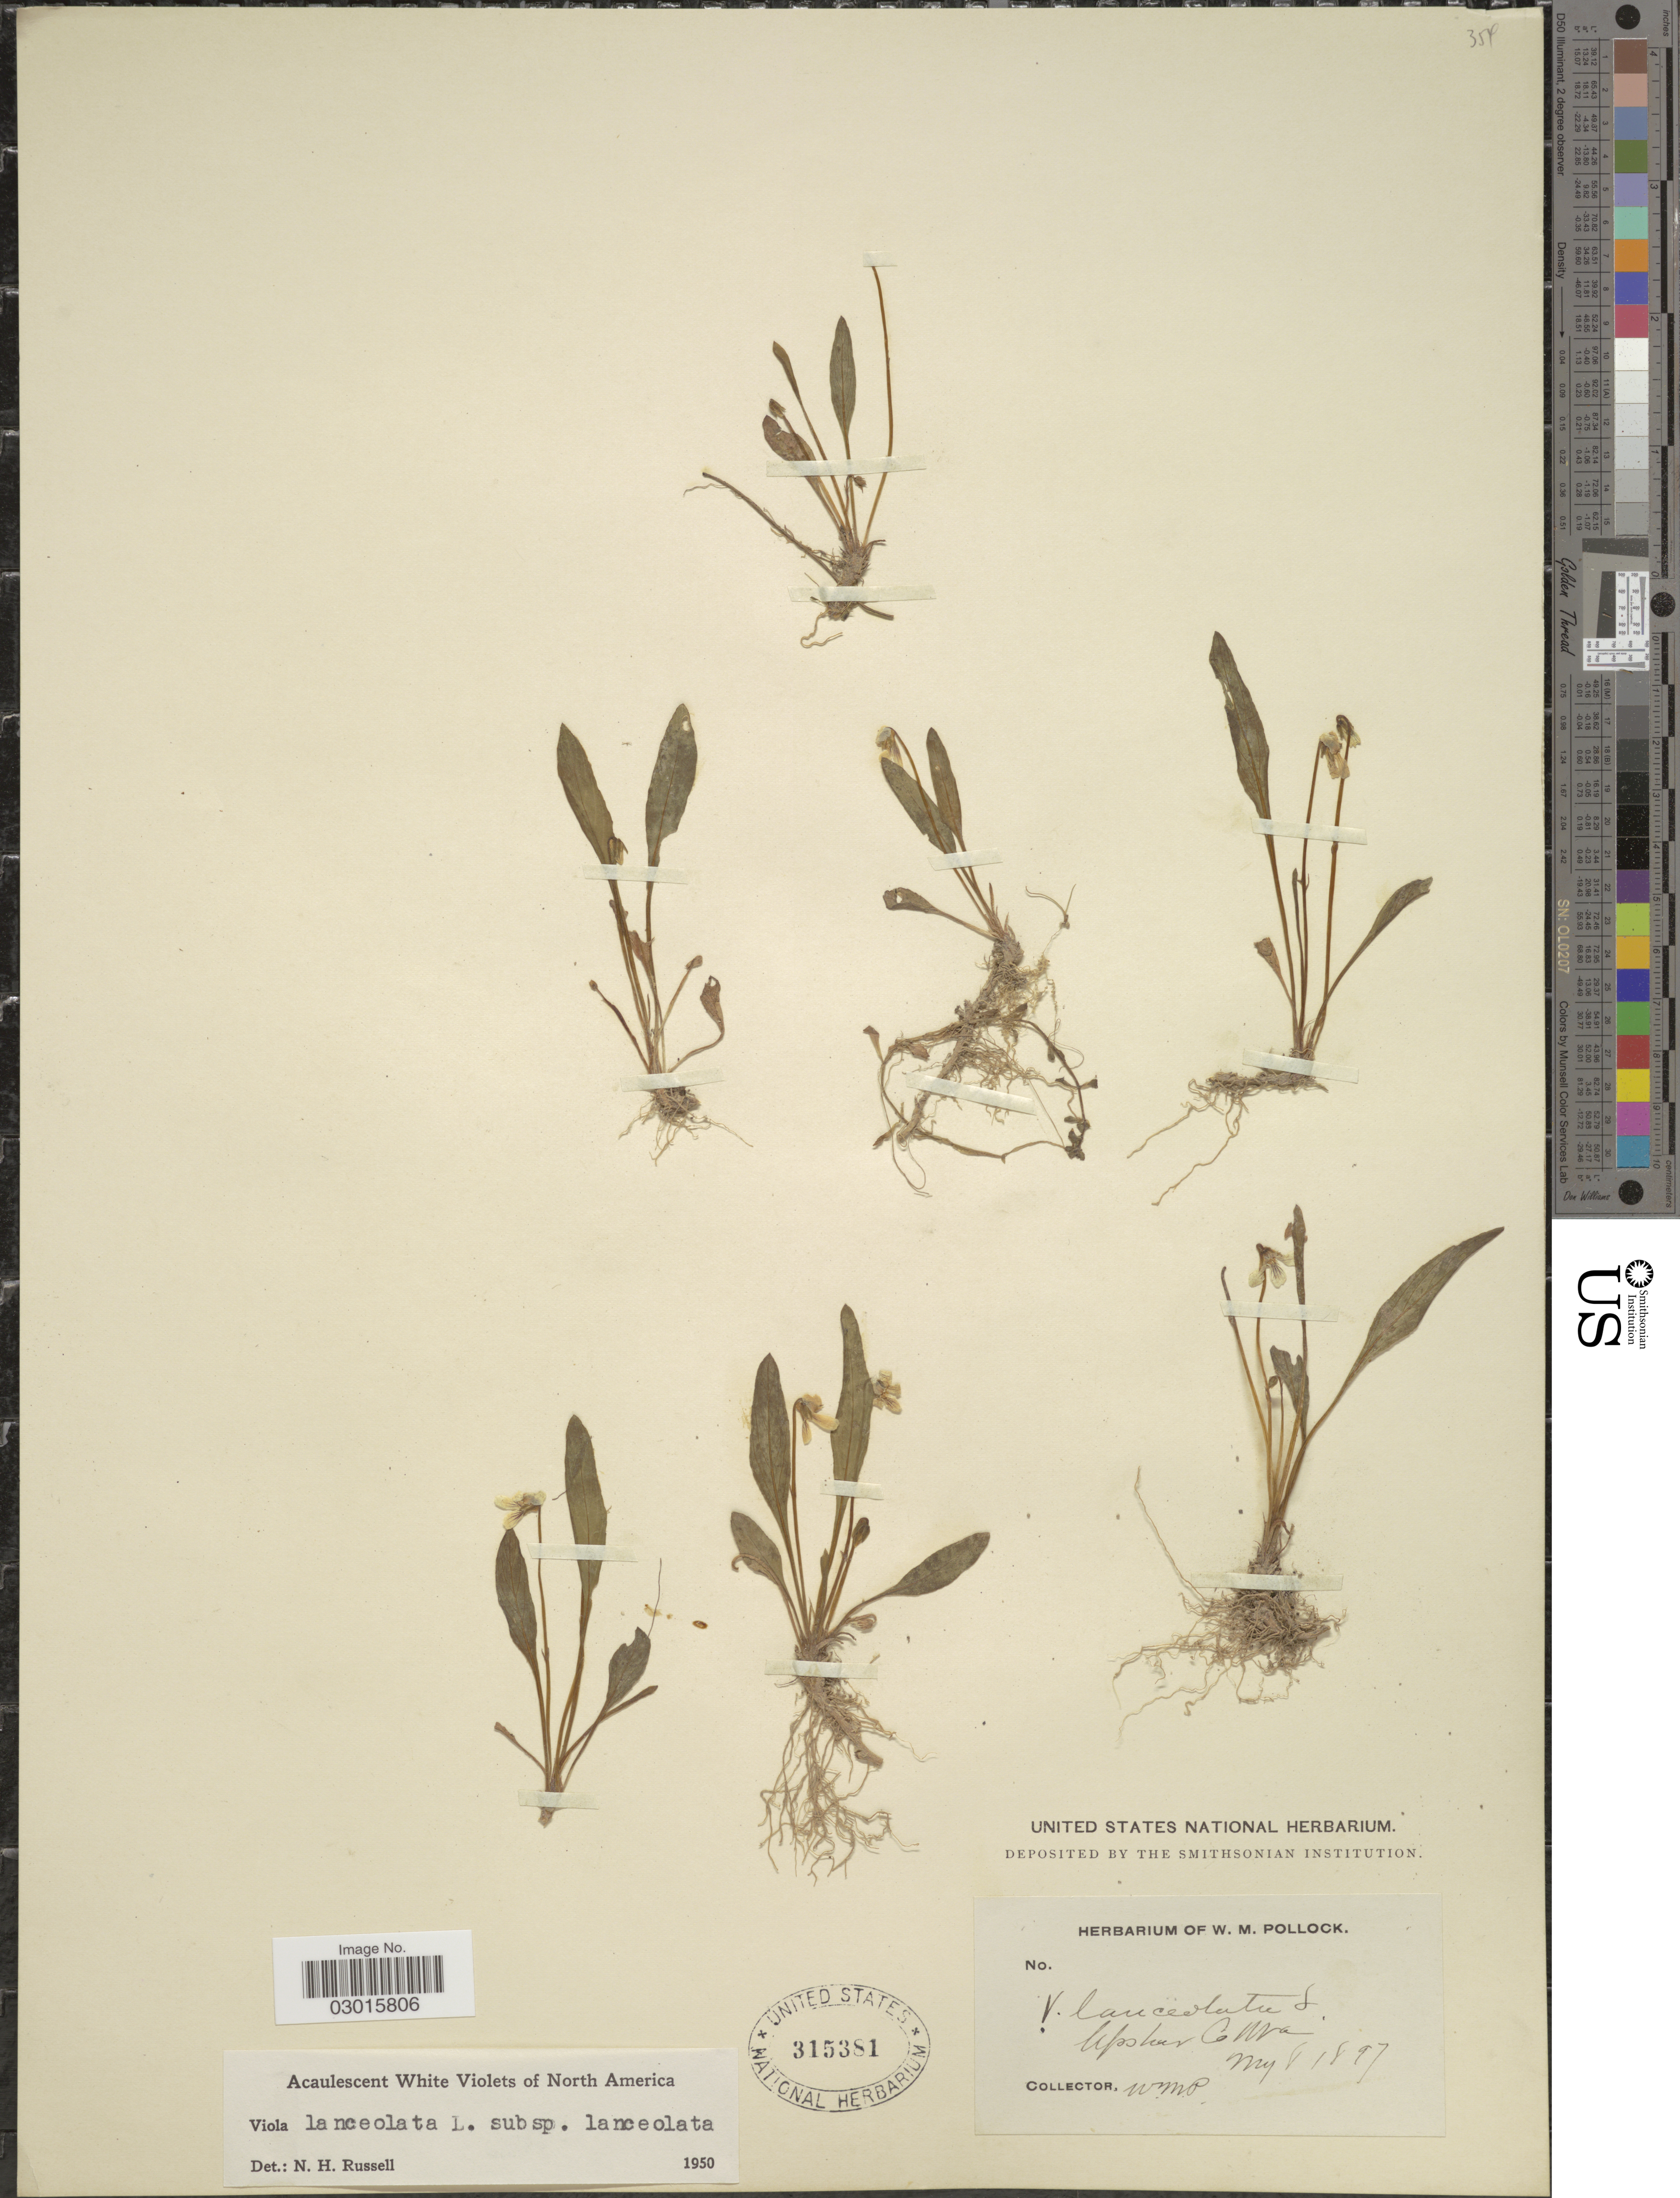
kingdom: Plantae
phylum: Tracheophyta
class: Magnoliopsida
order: Malpighiales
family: Violaceae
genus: Viola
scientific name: Viola lanceolata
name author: L.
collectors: W. M. Pollock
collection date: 1897-05-08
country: United States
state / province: West Virginia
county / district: Upshur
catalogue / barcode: US 315381